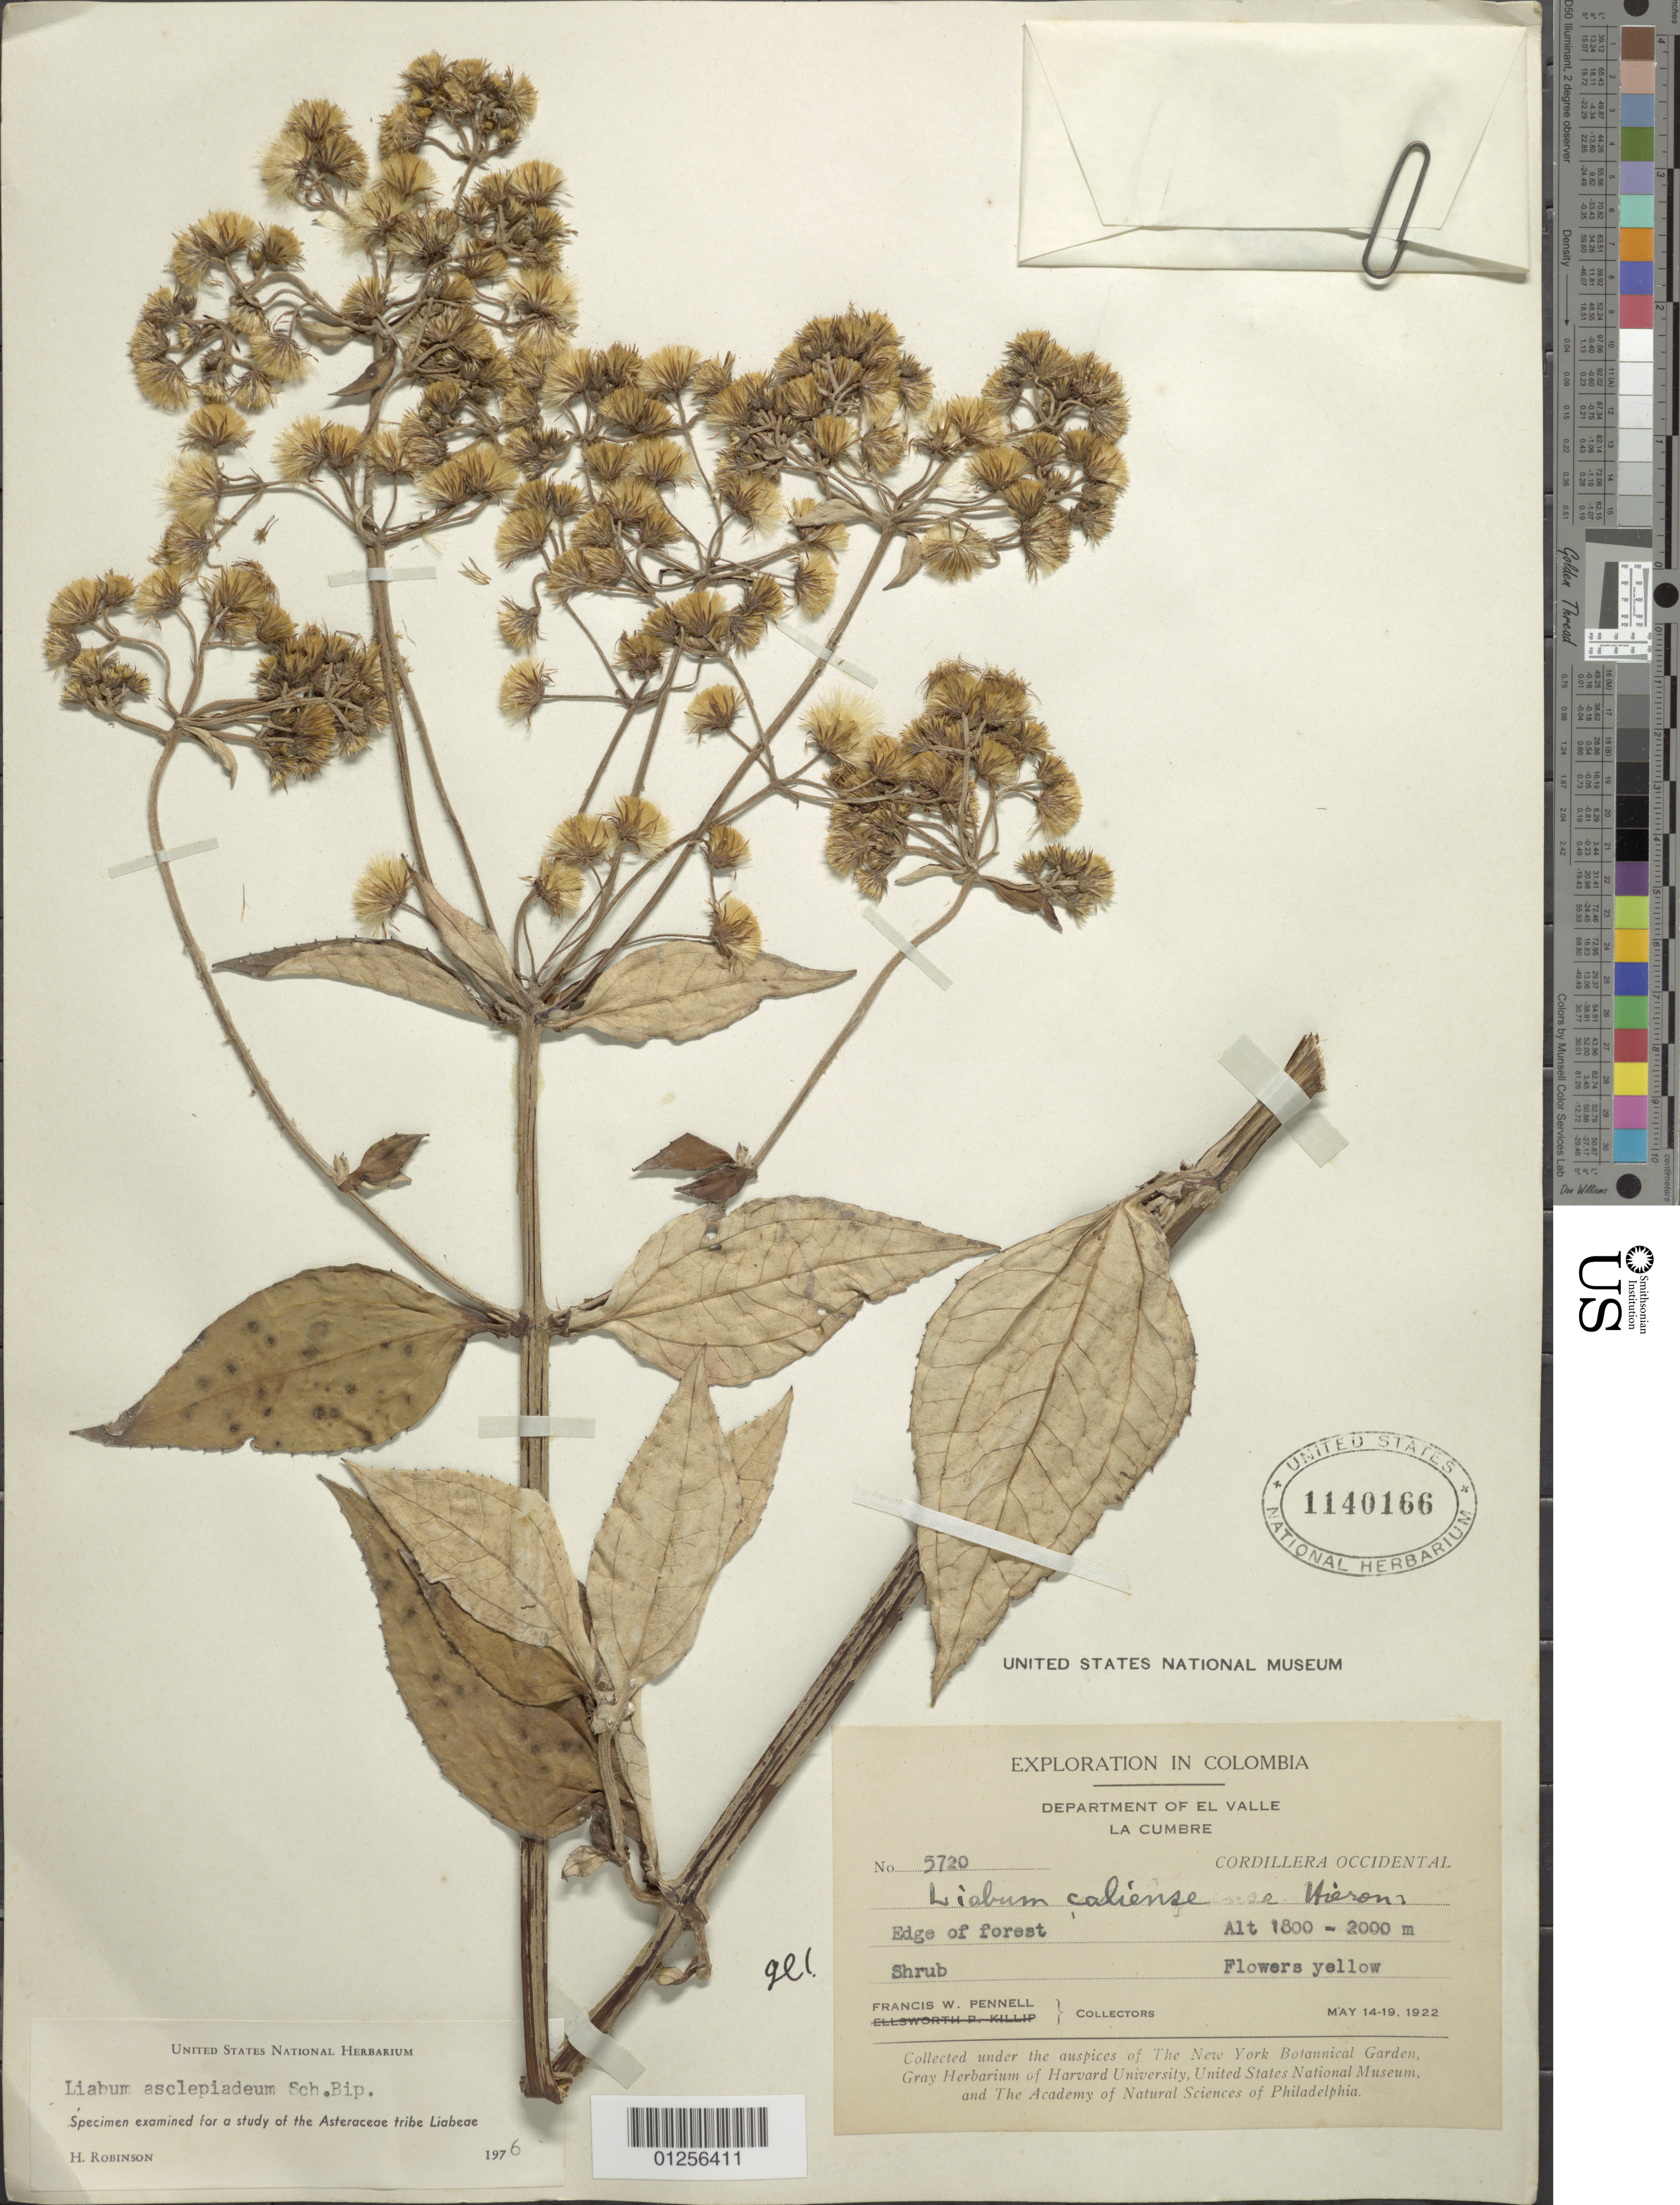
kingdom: Plantae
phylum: Tracheophyta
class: Magnoliopsida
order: Asterales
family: Asteraceae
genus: Liabum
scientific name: Liabum asclepiadeum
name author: Sch. Bip.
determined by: Robinson, Harold E., (US)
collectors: F. W. Pennell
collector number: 5720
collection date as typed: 14 May 1922 to 19 May 1922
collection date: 1922-05-14/1922-05-19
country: Colombia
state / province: Valle del Cauca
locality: Cordillera Occidental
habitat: Edge of forest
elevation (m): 1800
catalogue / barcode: US 1140166